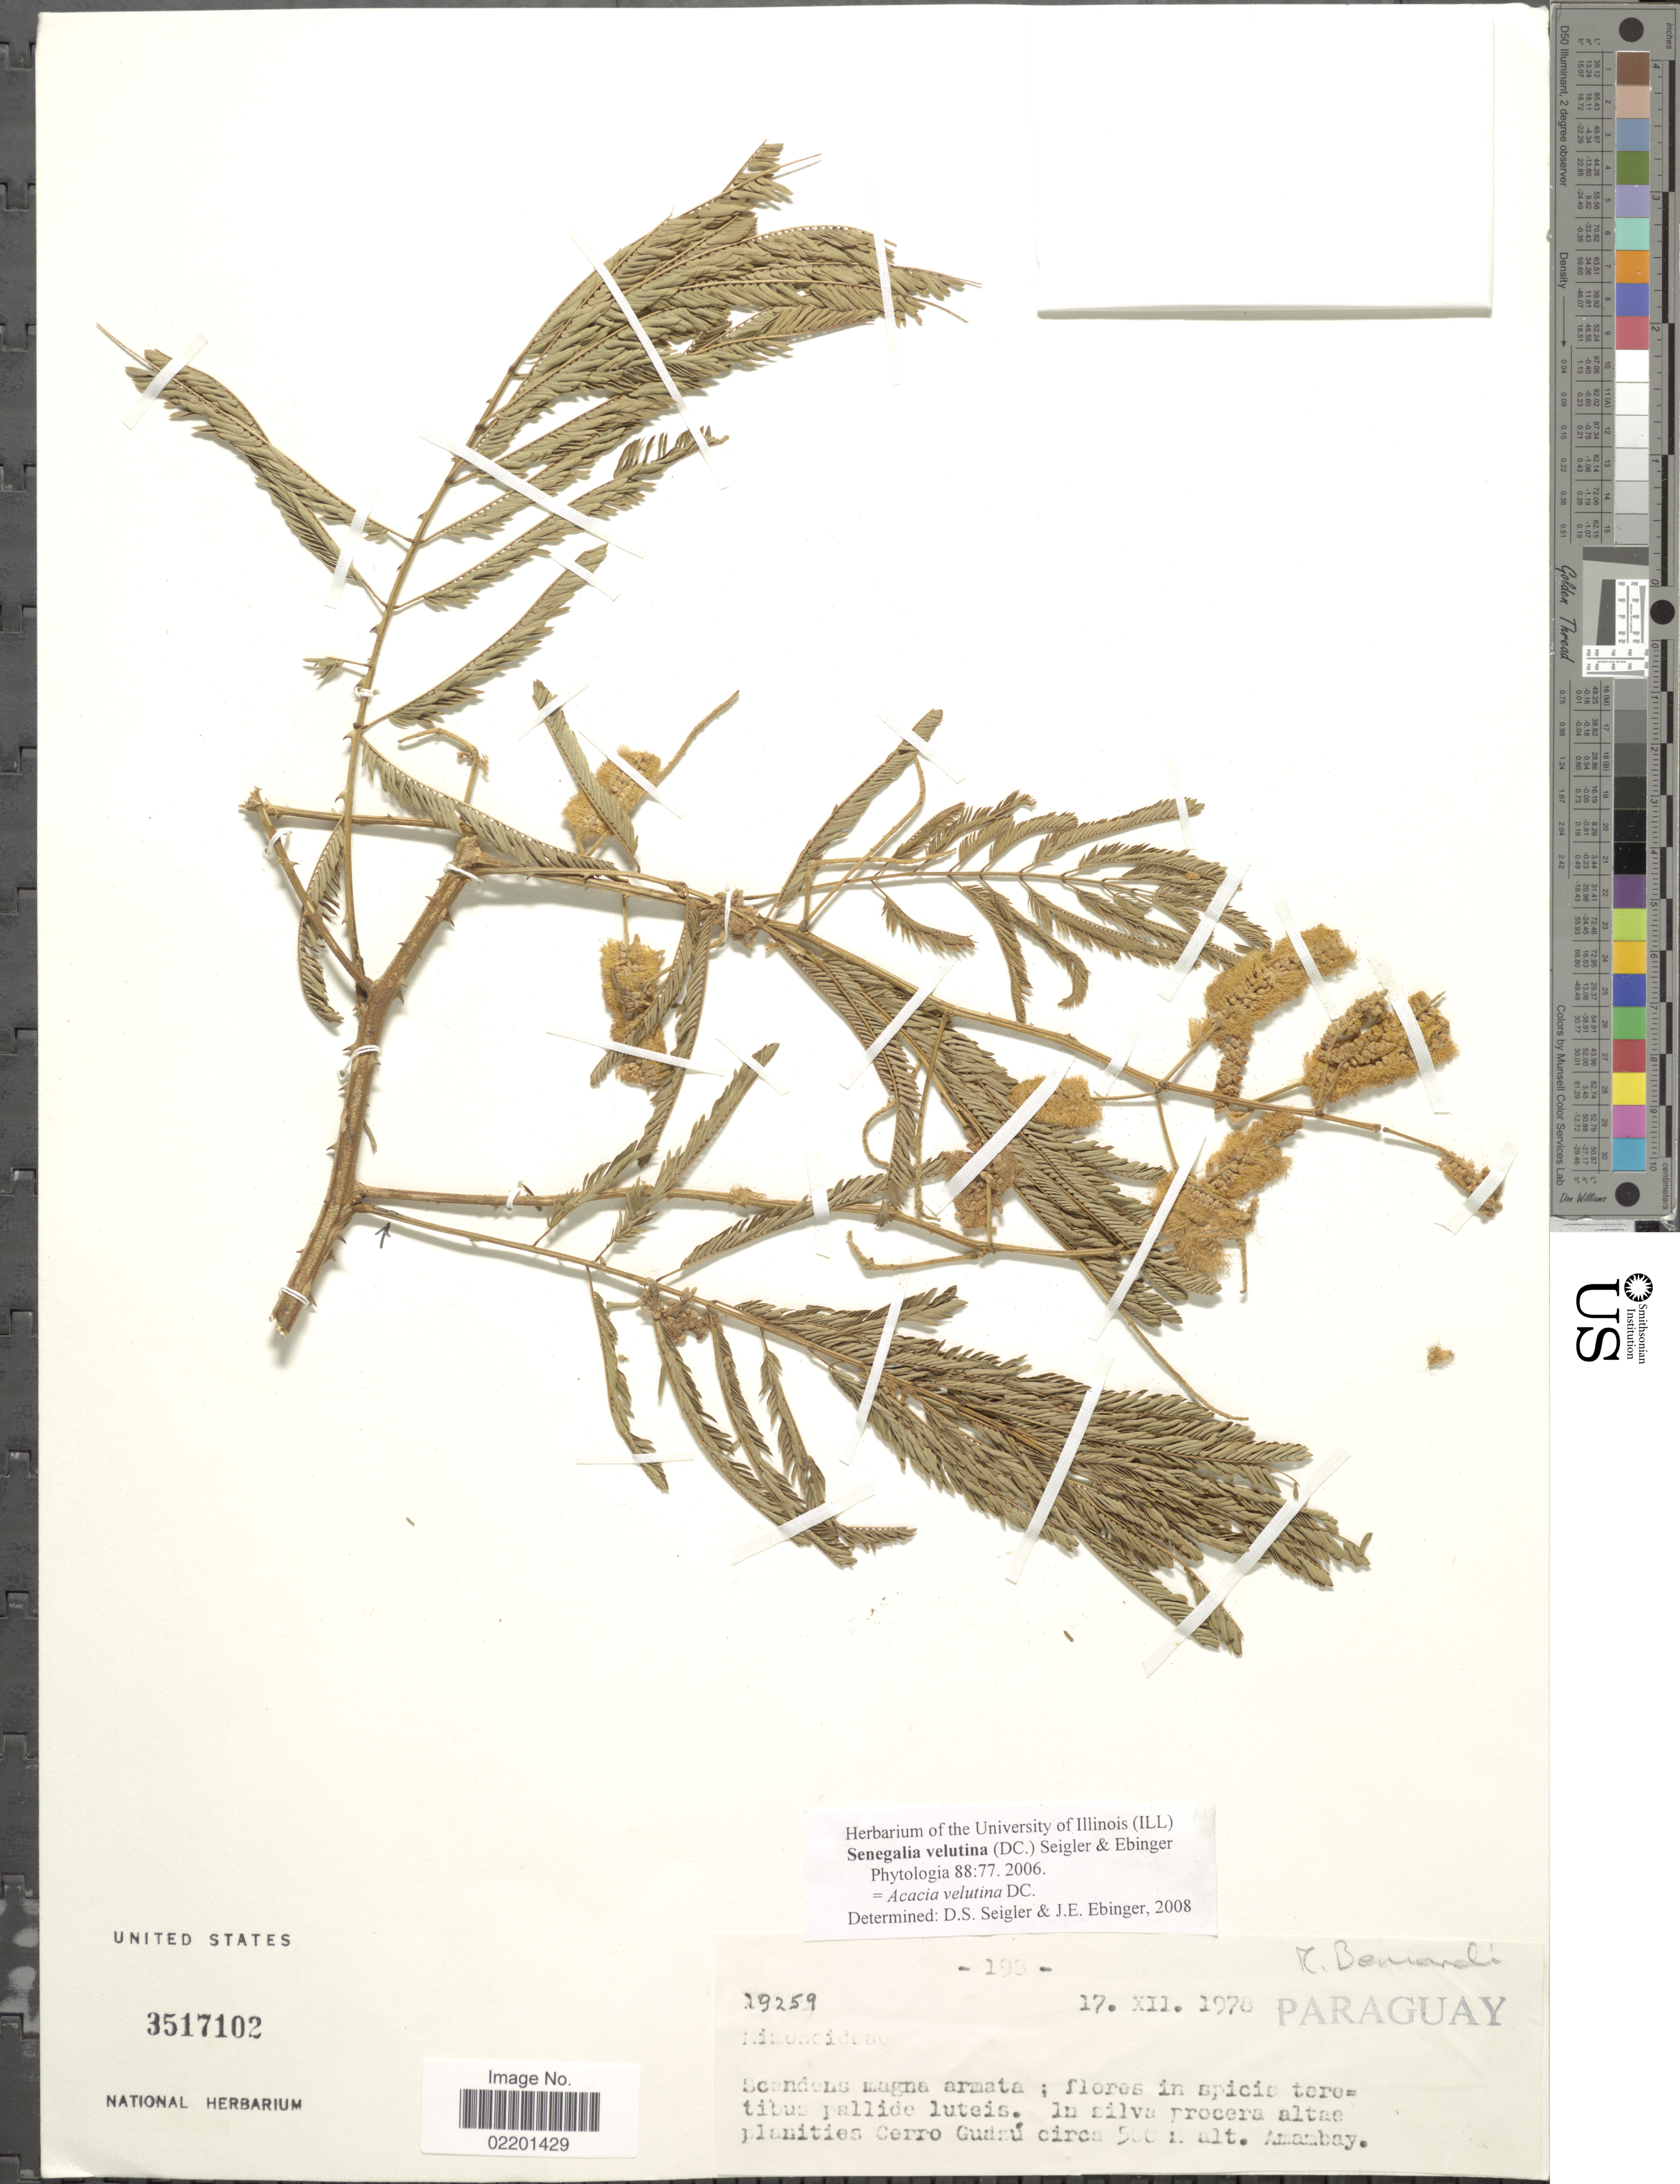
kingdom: Plantae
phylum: Tracheophyta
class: Magnoliopsida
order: Fabales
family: Fabaceae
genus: Senegalia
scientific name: Senegalia velutina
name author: (DC.) Seigler & Ebinger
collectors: M. Bernardi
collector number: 29259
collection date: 1978-12-17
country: Paraguay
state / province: Amambay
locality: In silva procera altae planities Cerro Gudsu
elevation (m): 500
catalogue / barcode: US 3517102